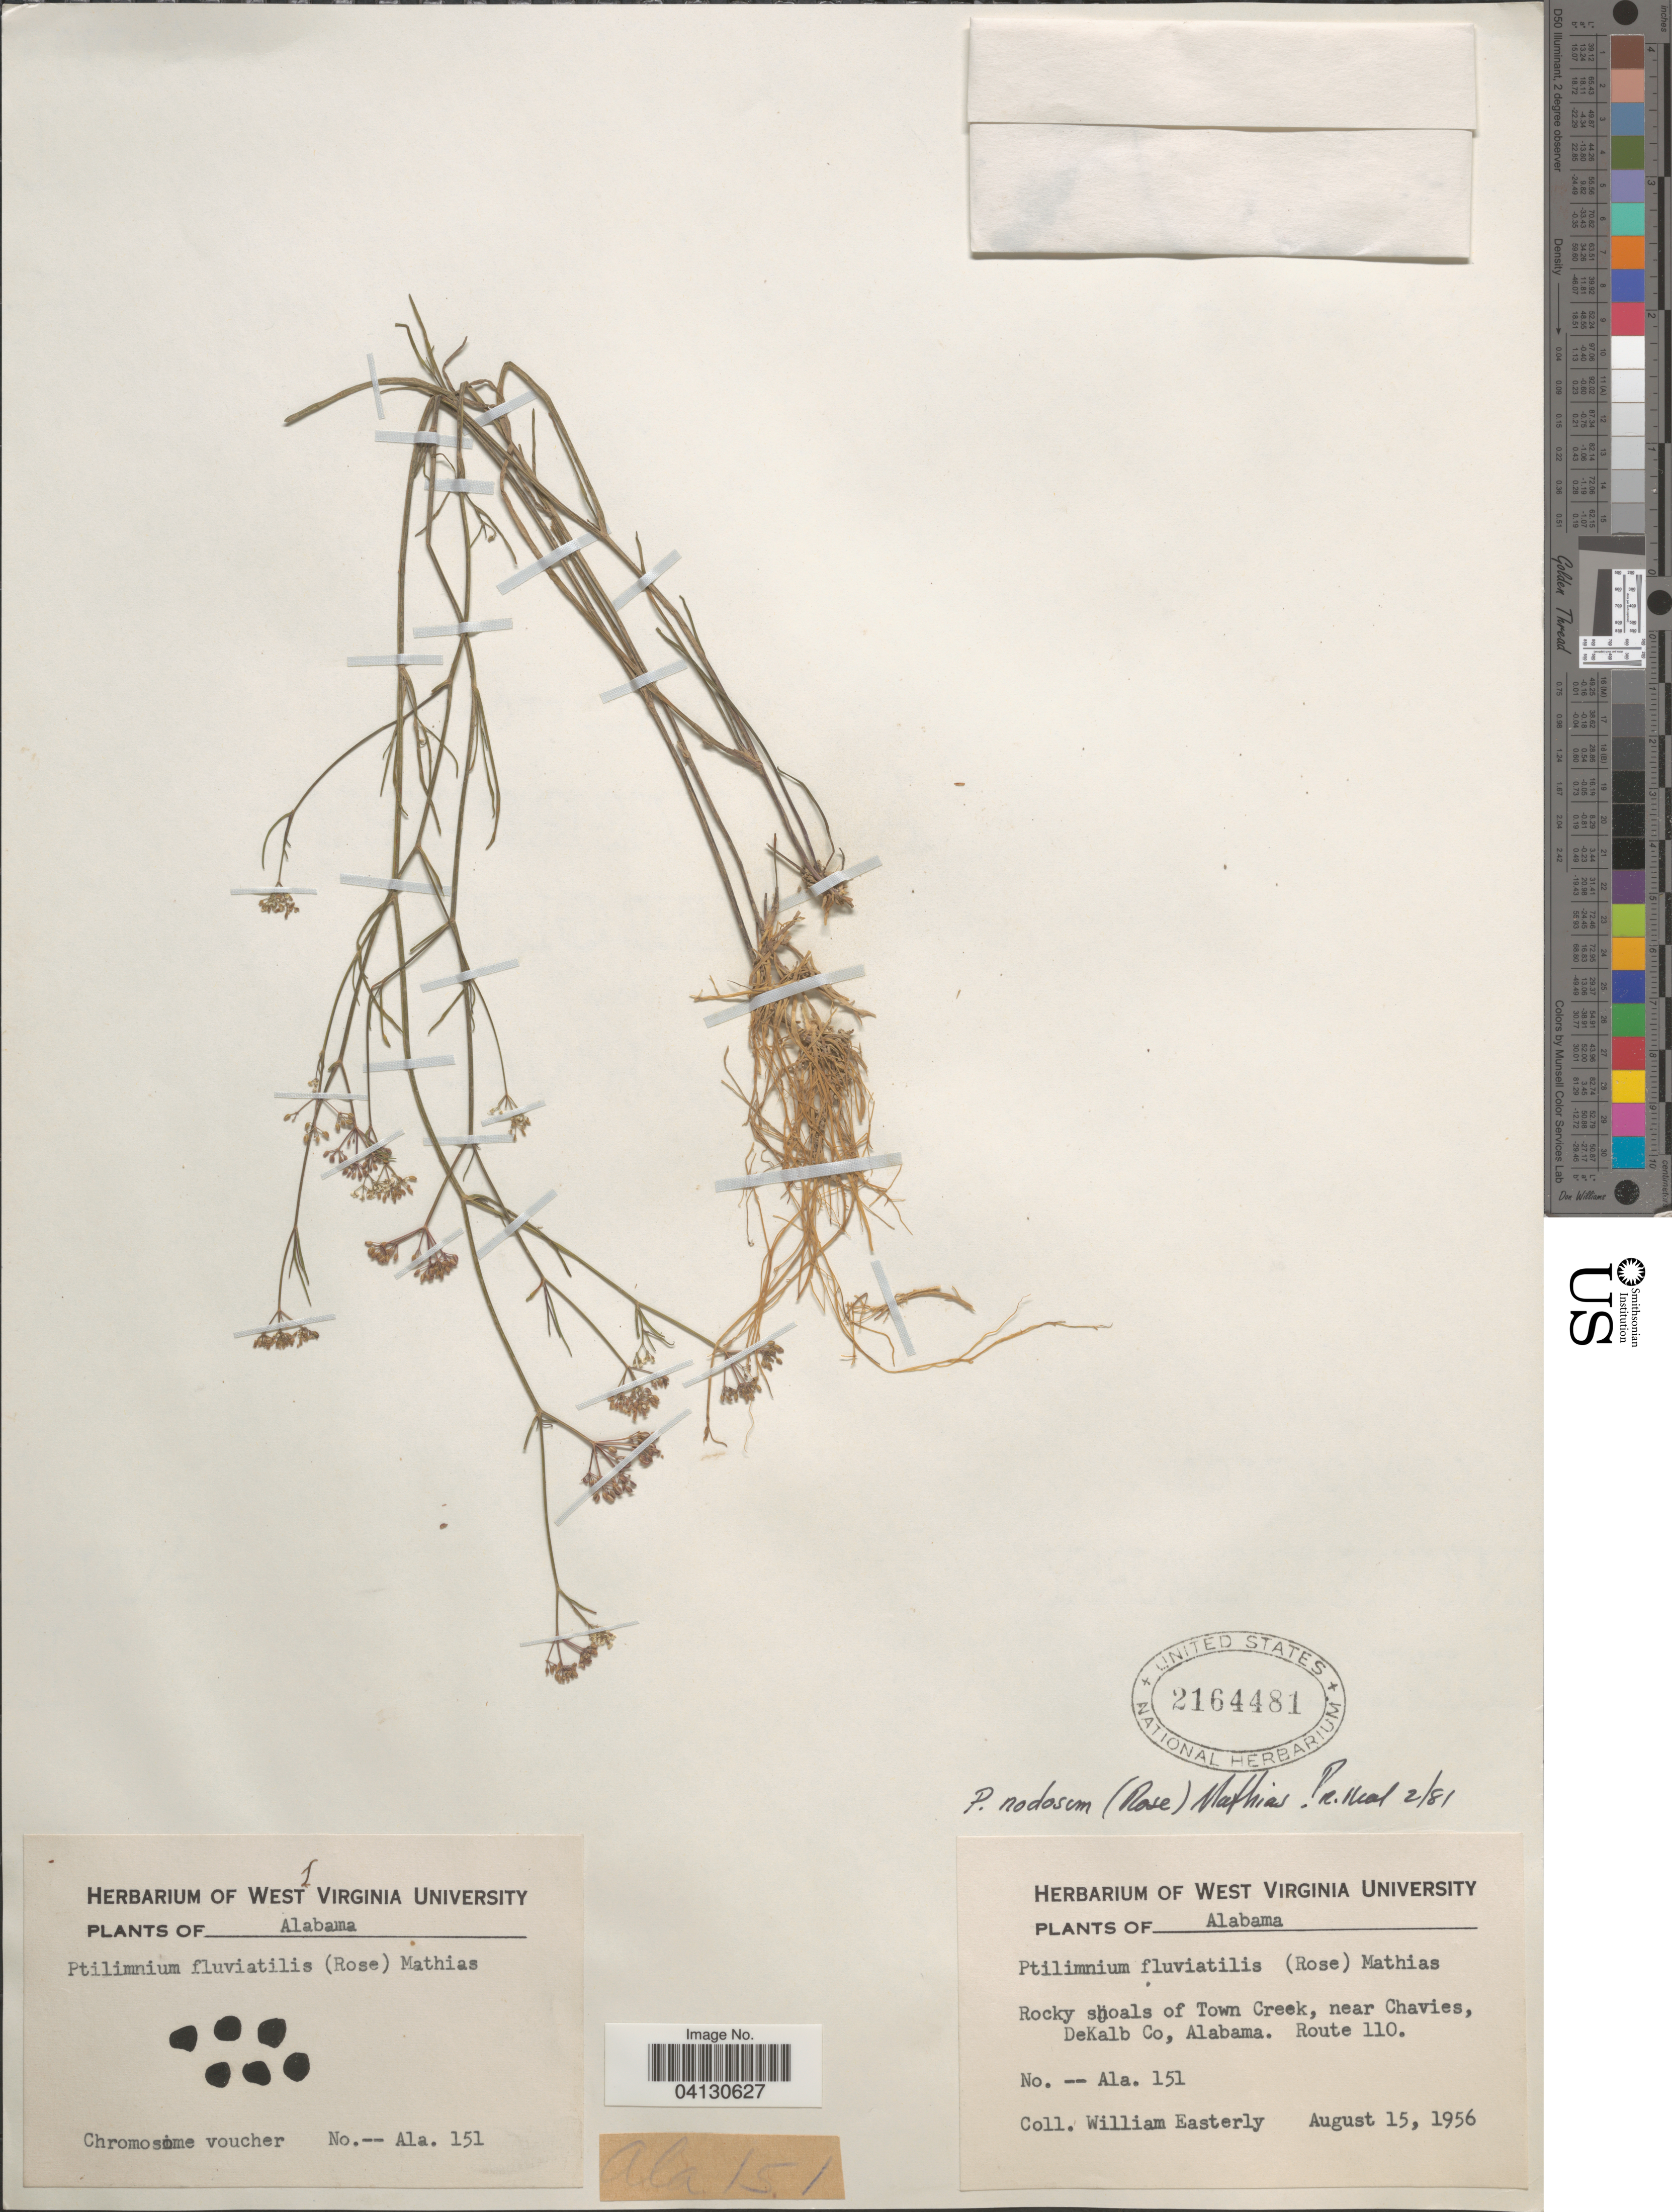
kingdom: Plantae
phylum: Tracheophyta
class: Magnoliopsida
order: Apiales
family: Apiaceae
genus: Ptilimnium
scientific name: Ptilimnium fluviatile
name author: (Rose) Mathias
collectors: W. Easterly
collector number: Ala151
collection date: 1956-08-15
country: United States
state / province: Alabama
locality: Rocky shoals of Town Creek, near Chavies, DeKalb Co. Route 110.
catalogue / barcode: US 2164481